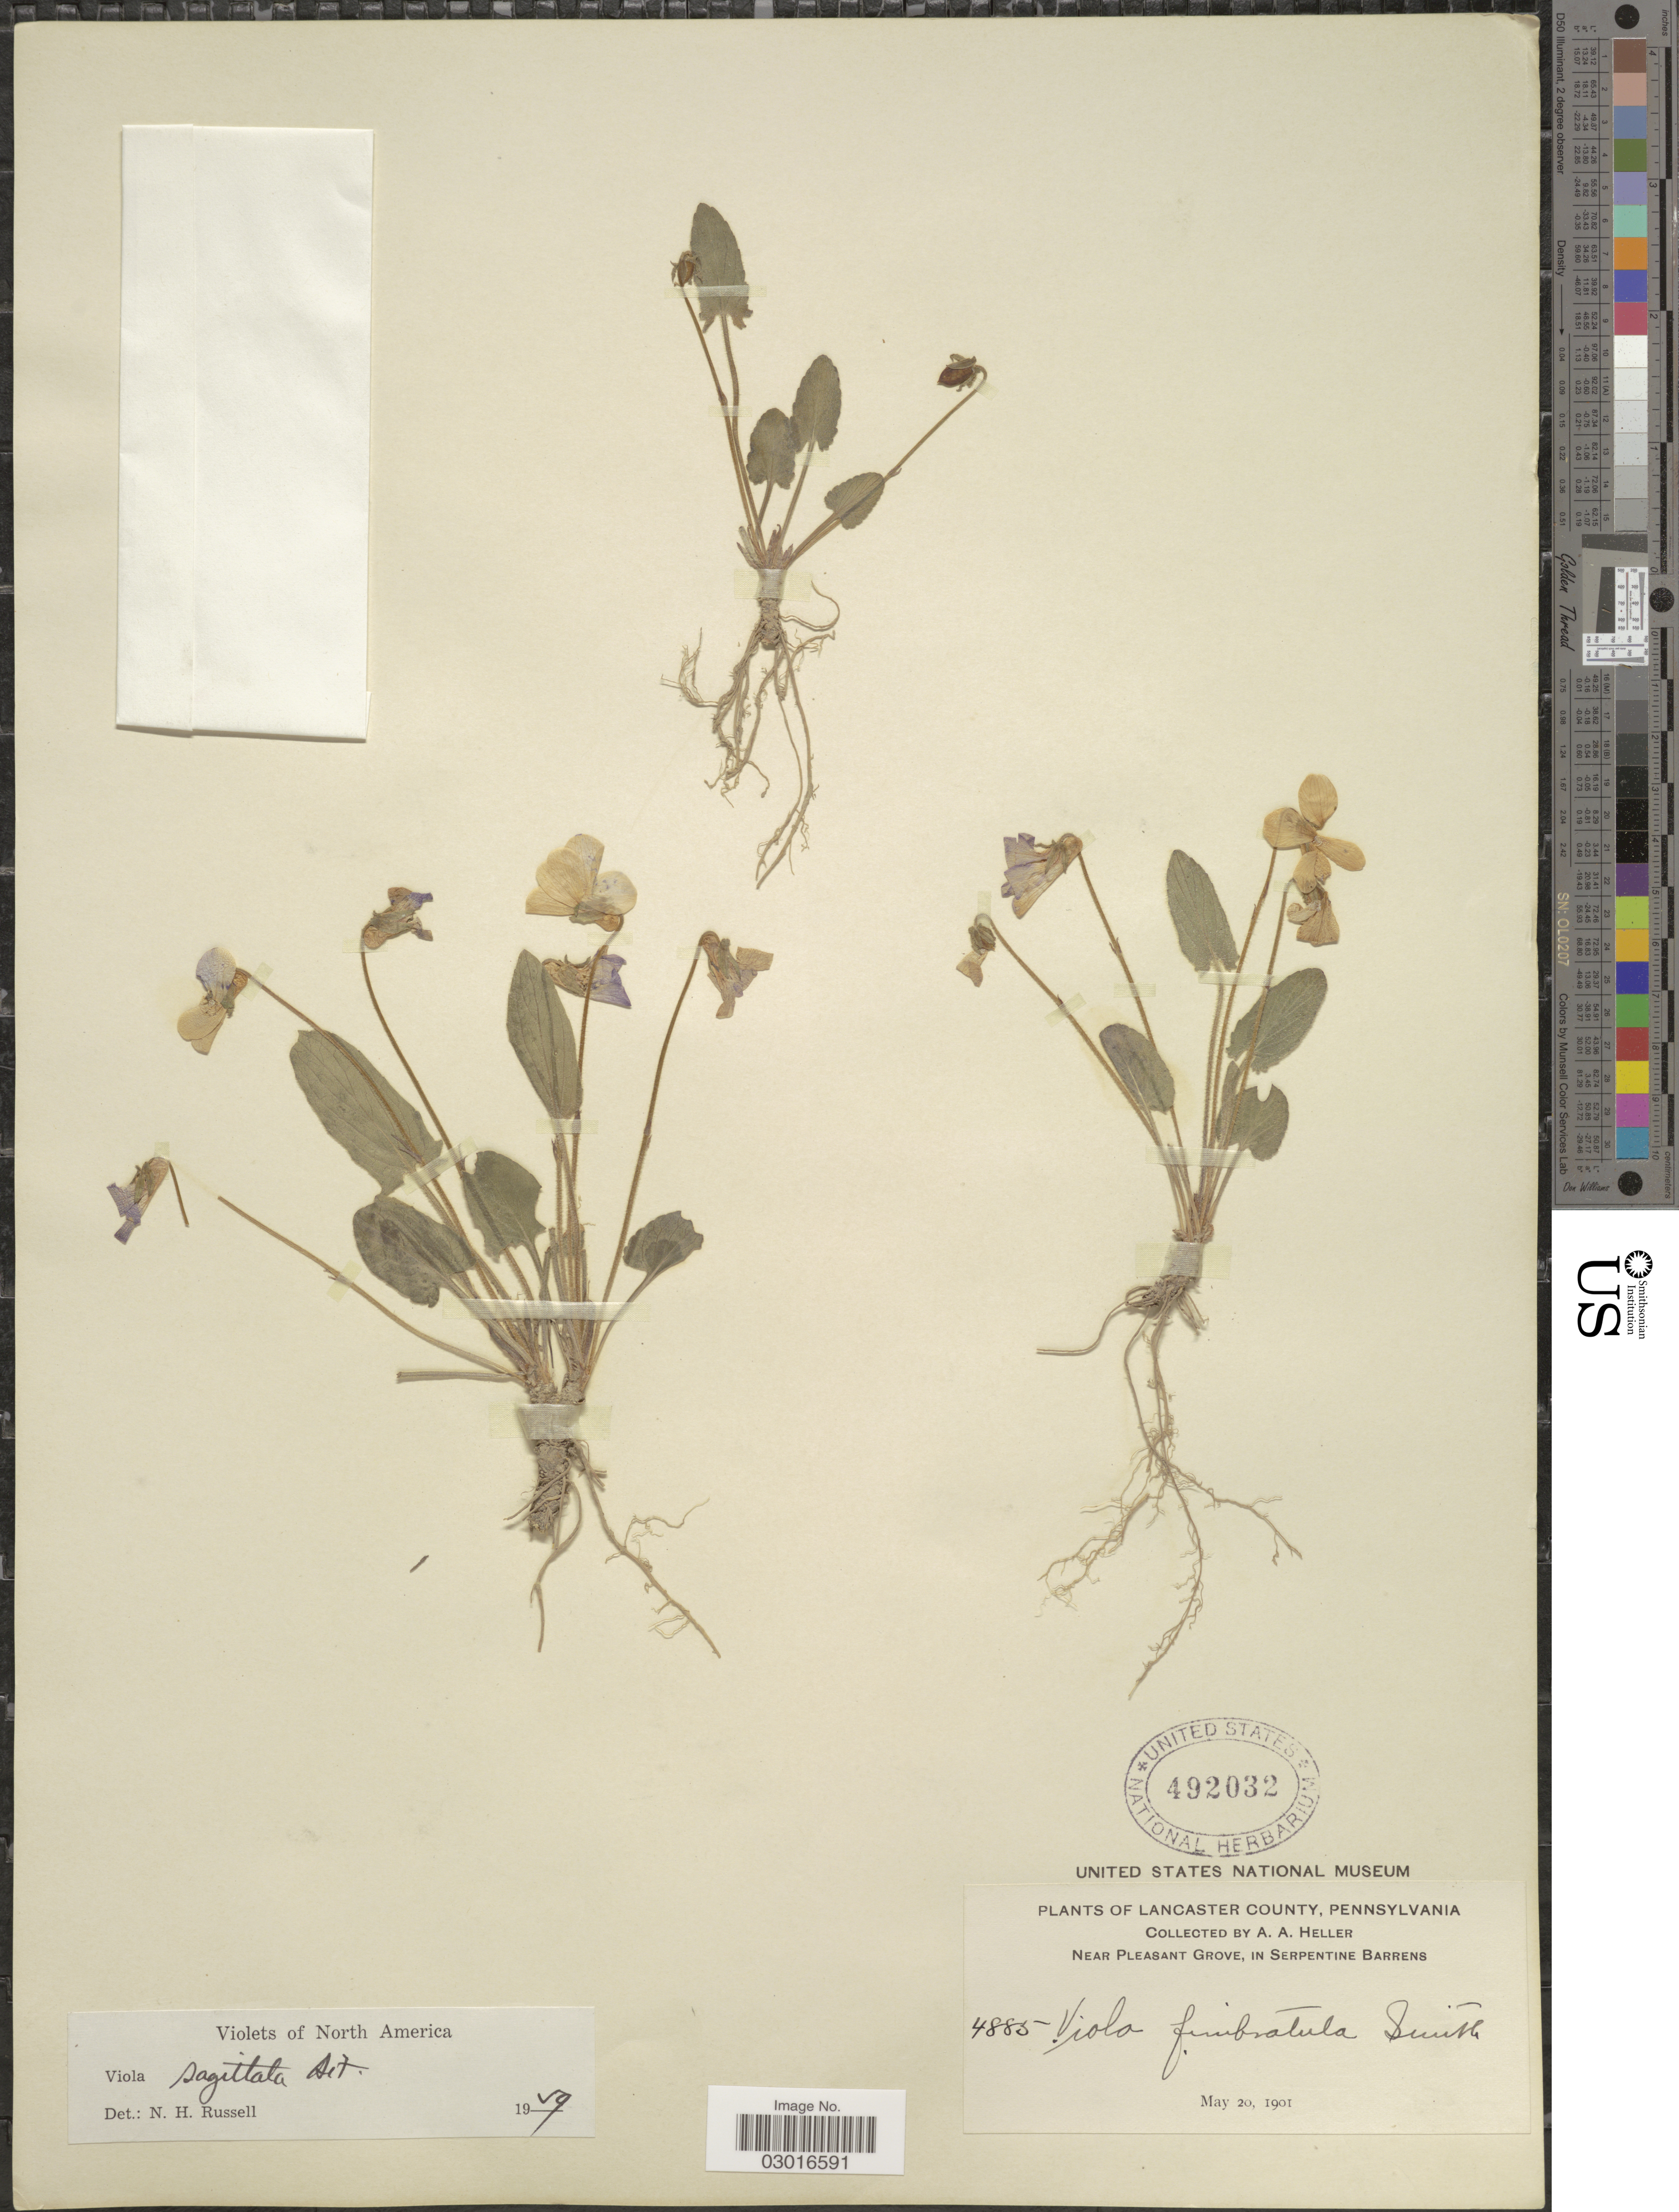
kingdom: Plantae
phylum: Tracheophyta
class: Magnoliopsida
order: Malpighiales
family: Violaceae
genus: Viola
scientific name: Viola sagittata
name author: Aiton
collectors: A. A. Heller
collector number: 4885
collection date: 1901-05-20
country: United States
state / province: Pennsylvania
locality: Lancaster County. Near Pleasant Grove, in Serpentine Barrens.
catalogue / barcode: US 492032